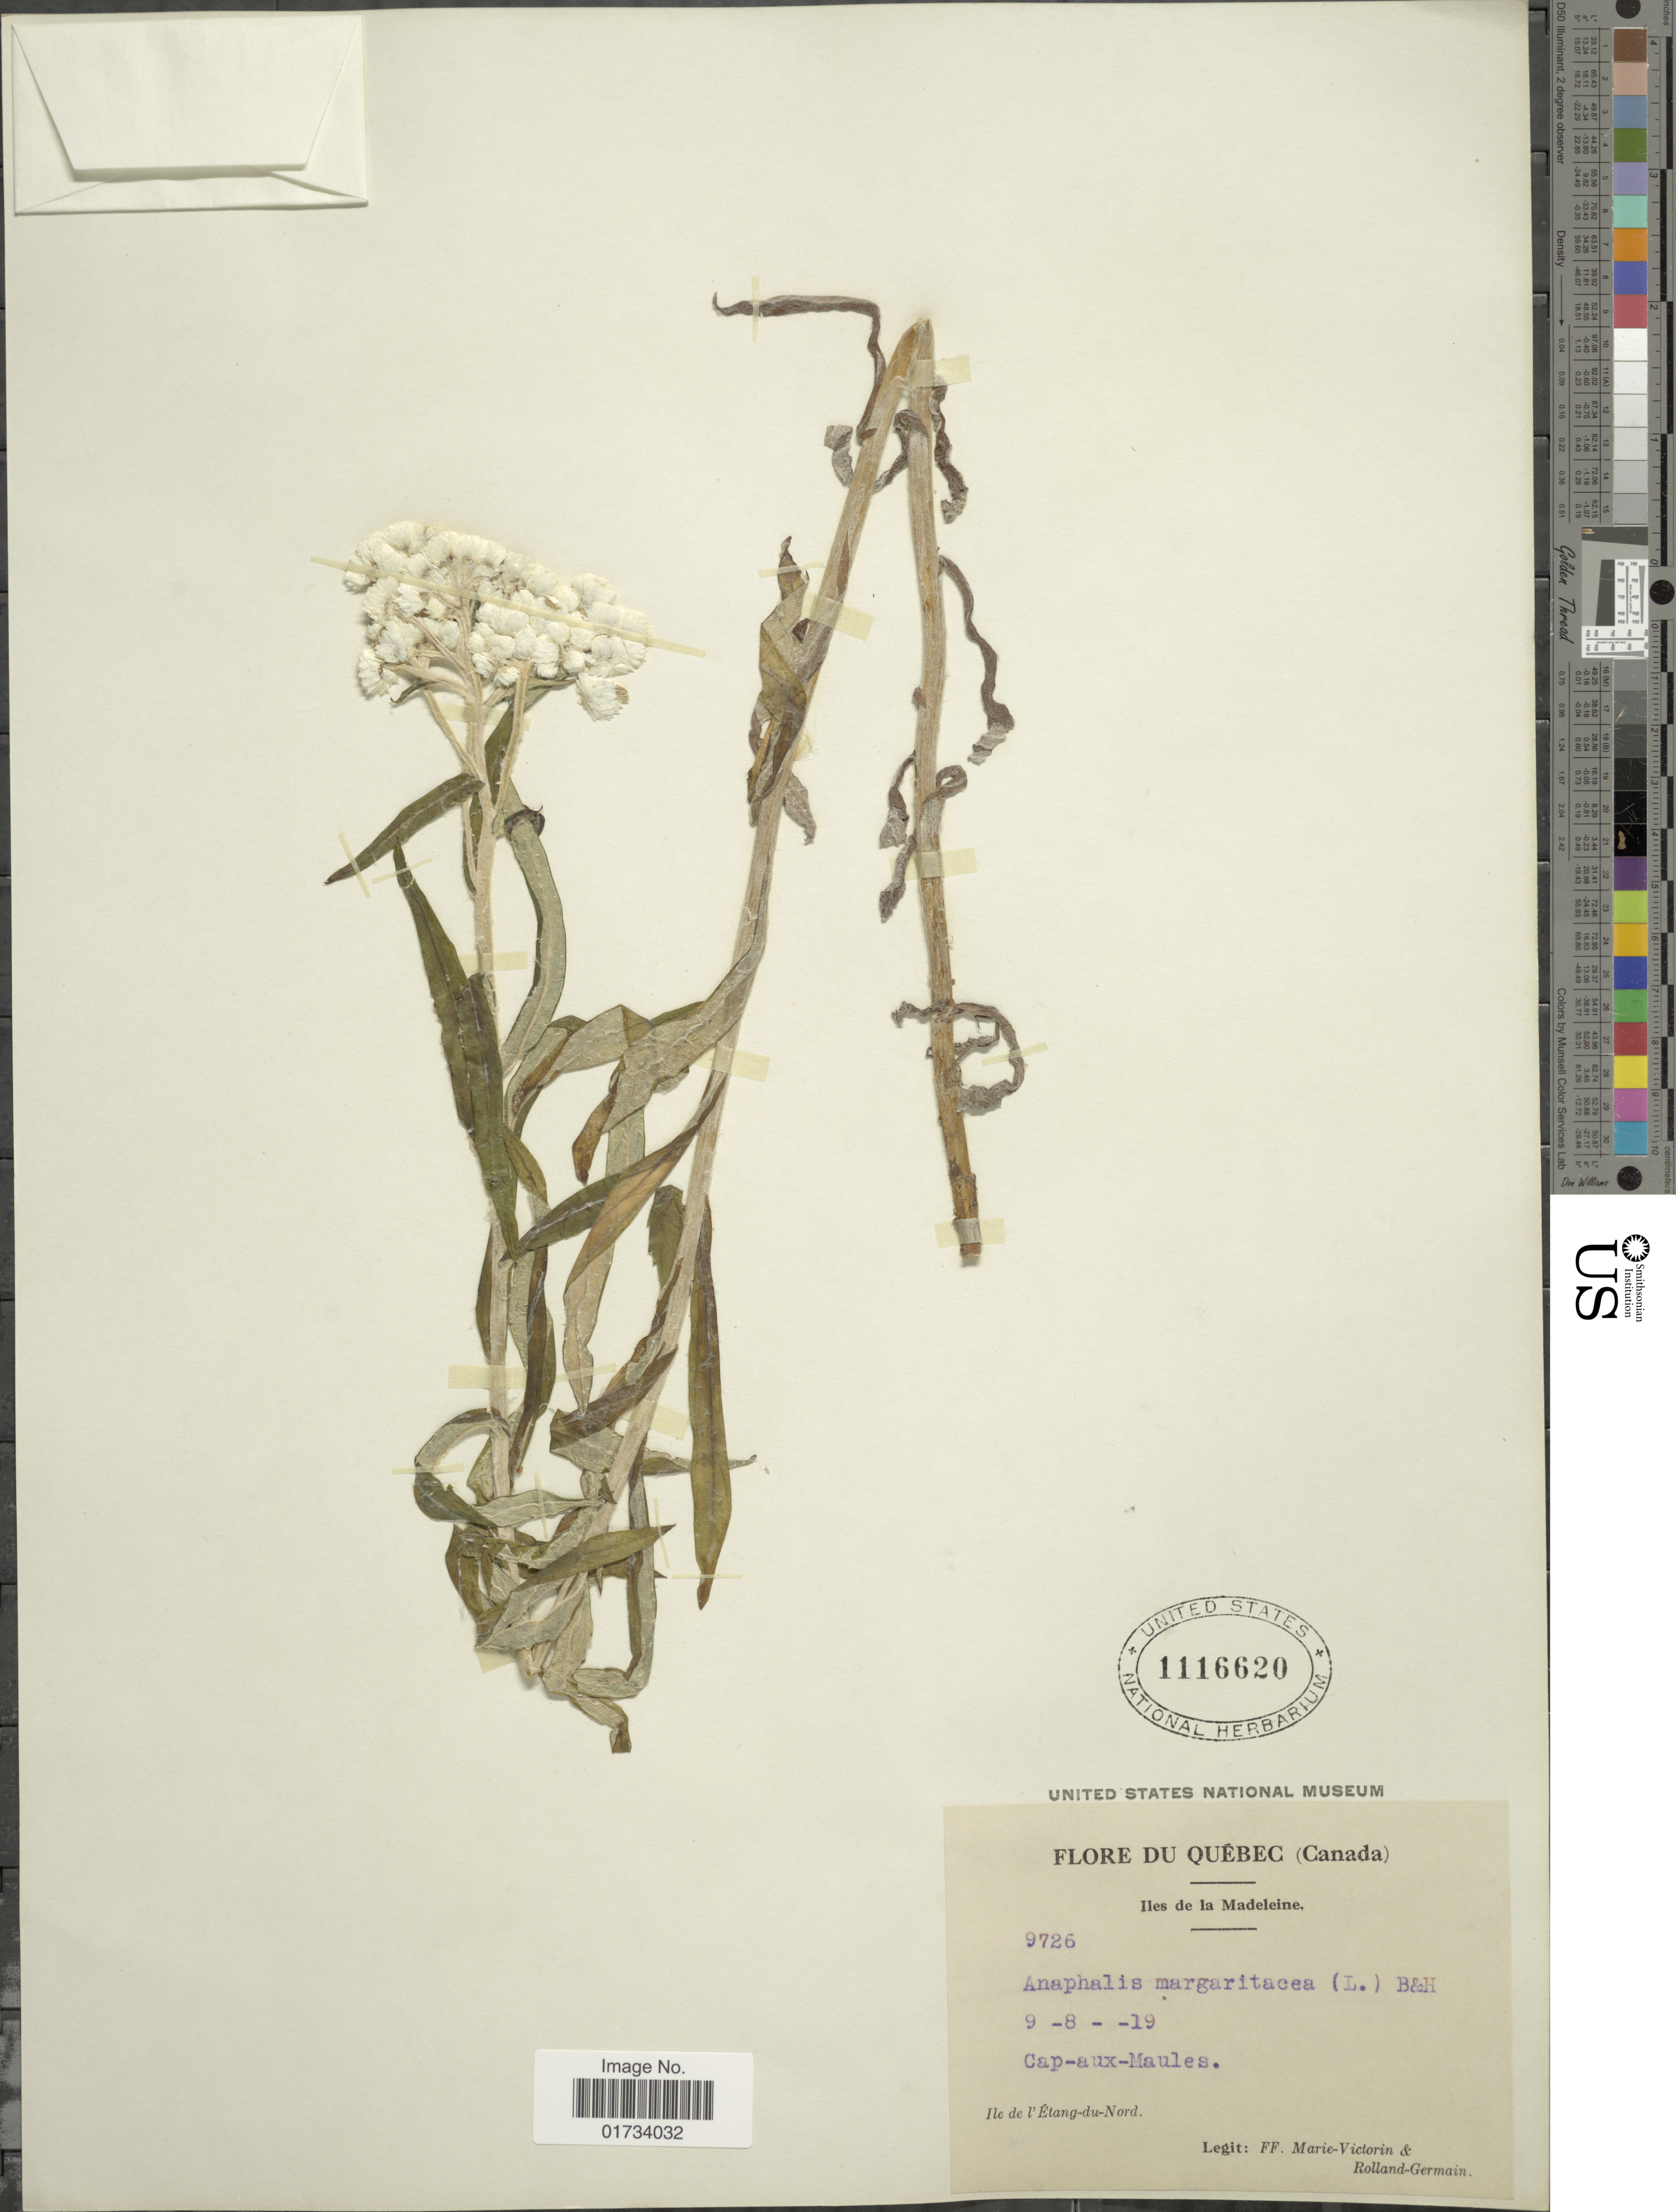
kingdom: Plantae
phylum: Tracheophyta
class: Magnoliopsida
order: Asterales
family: Asteraceae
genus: Anaphalis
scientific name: Anaphalis margaritacea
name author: (L.) Benth. & Hook. f.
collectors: F. Marie-Victorin & Rolland-Germain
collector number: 9726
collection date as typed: Transcribed d/m/y: 9/8/19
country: Canada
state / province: Quebec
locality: Iles de la Madeleine, Cap-aux-Maules, Ile de l'Étang-du-Nord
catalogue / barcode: US 1116620